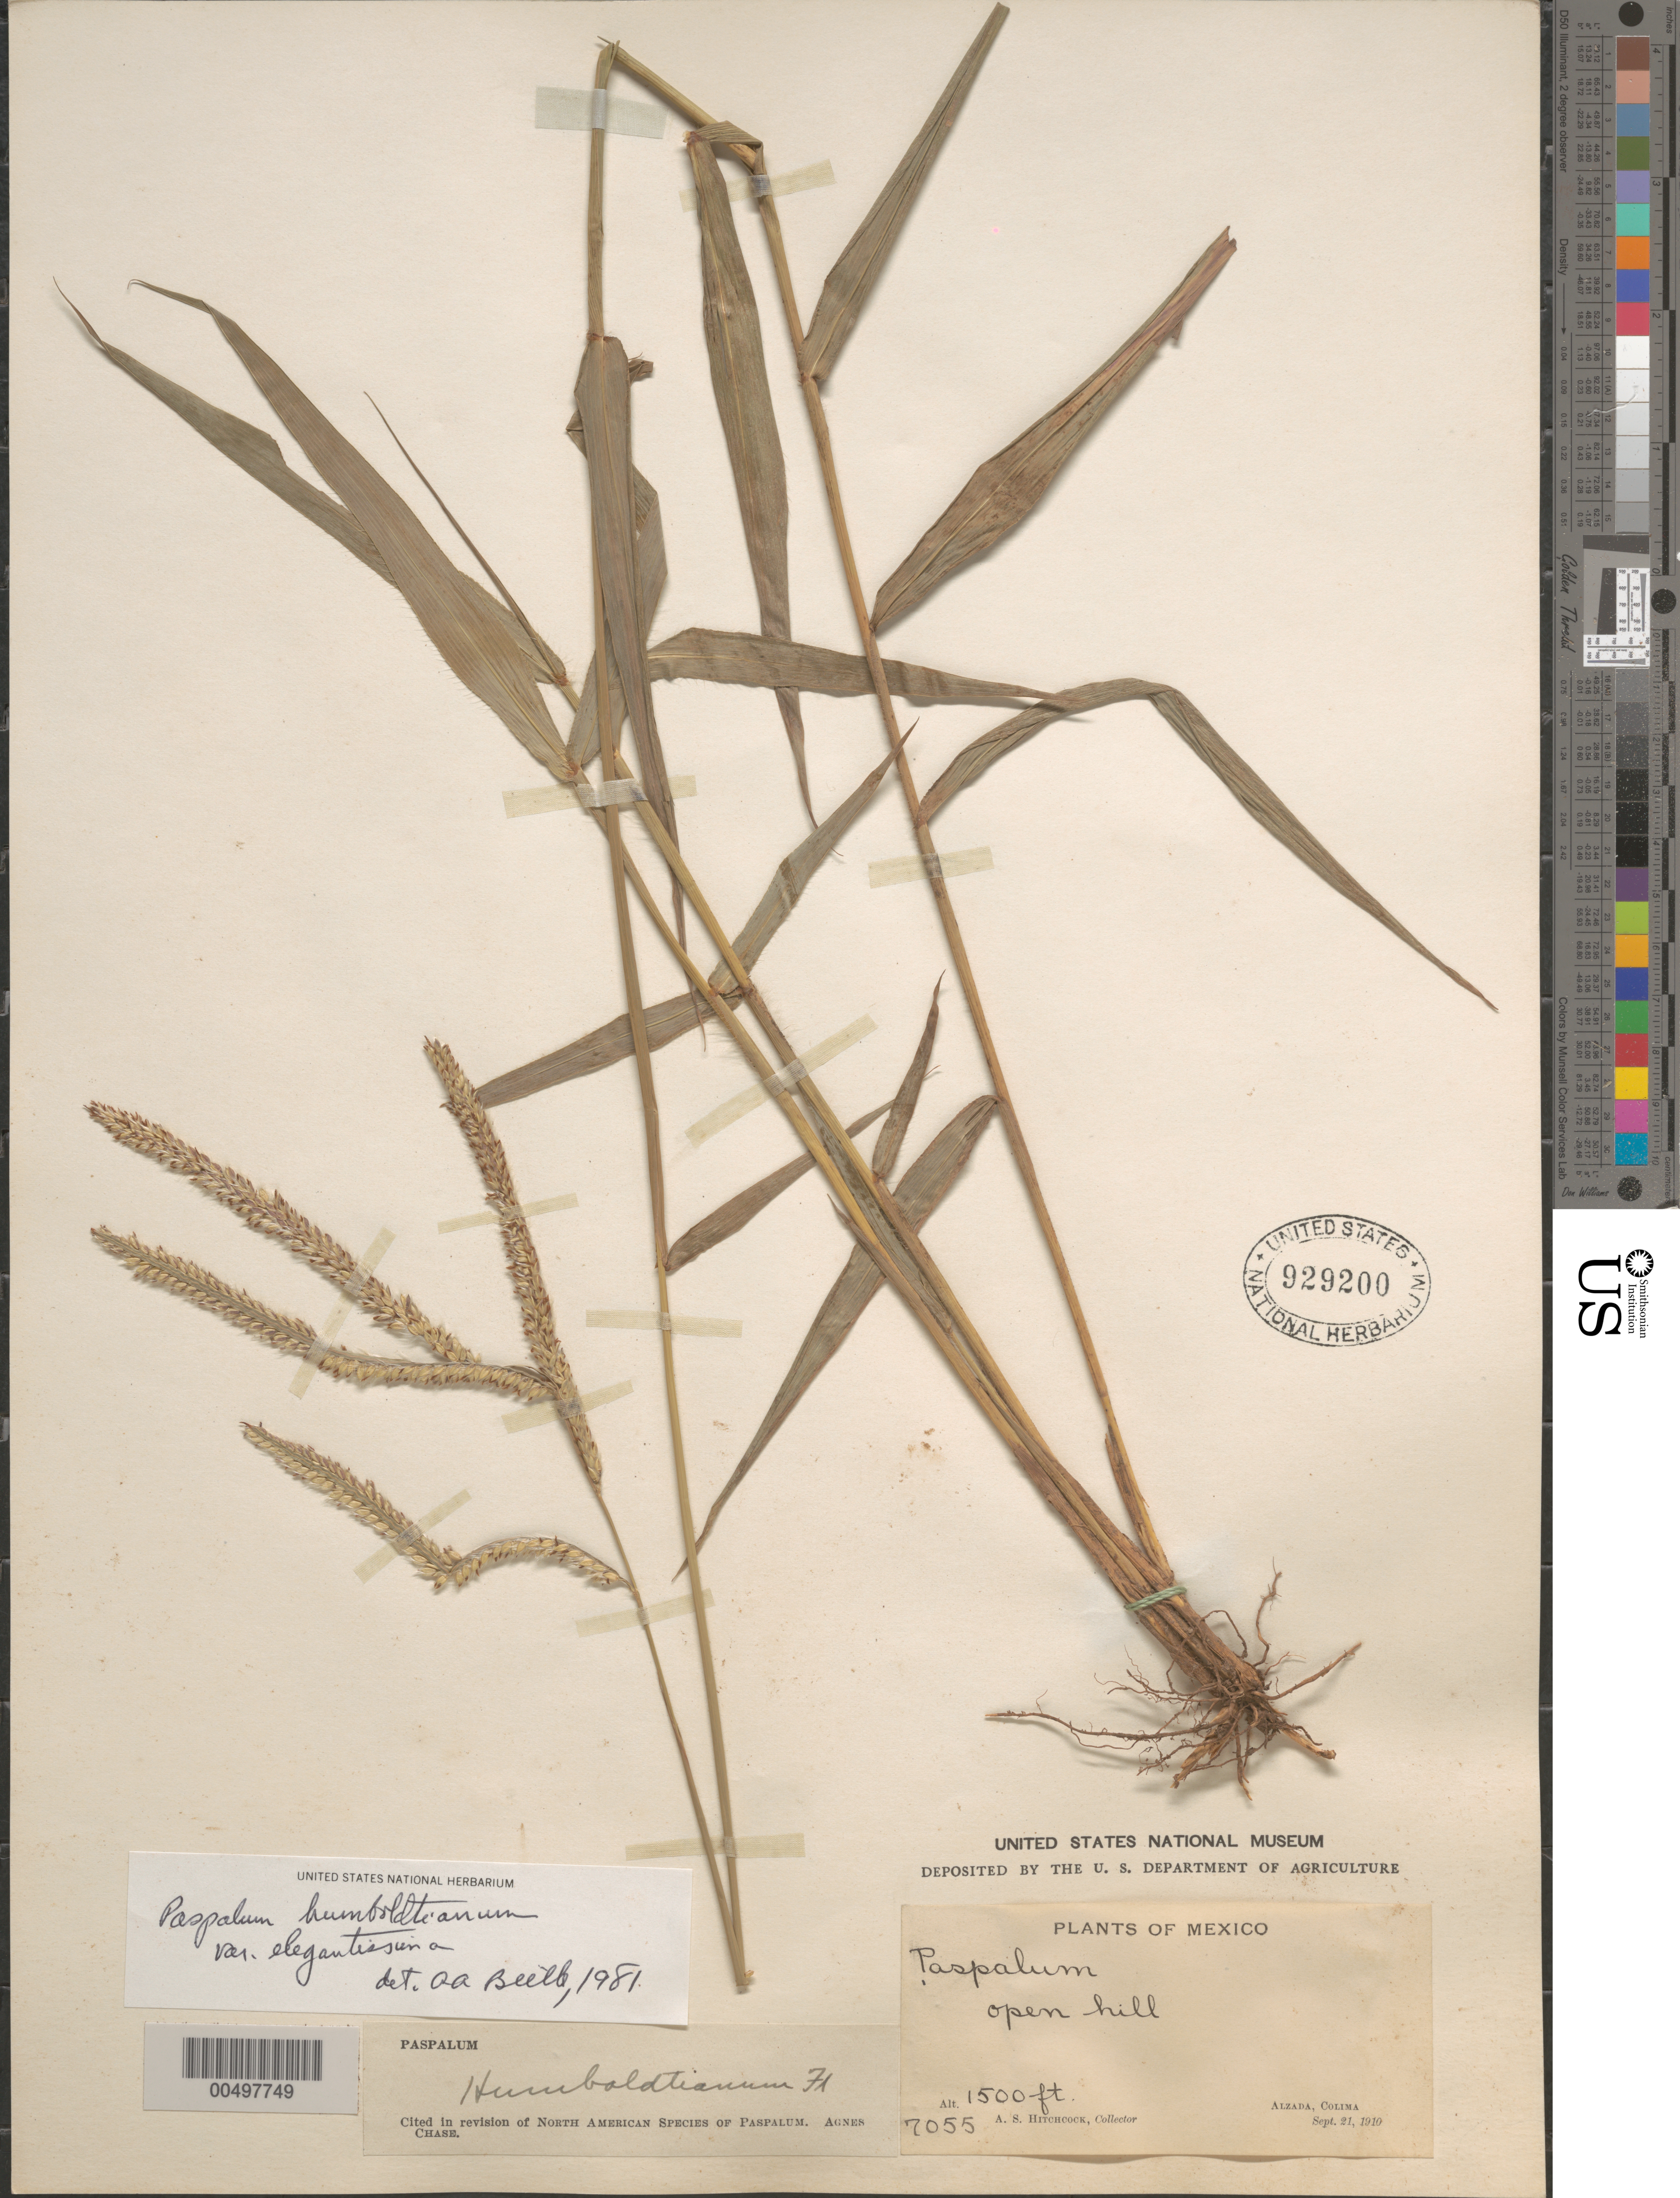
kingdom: Plantae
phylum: Tracheophyta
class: Liliopsida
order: Poales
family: Poaceae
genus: Paspalum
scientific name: Paspalum humboldtianum var. elegantissima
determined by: Beetle, Alan A.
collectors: A. S. Hitchcock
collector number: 7055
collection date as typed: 21 Sep 1910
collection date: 1910-09-21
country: Mexico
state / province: Colima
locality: Alzada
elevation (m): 457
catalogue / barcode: US 929200